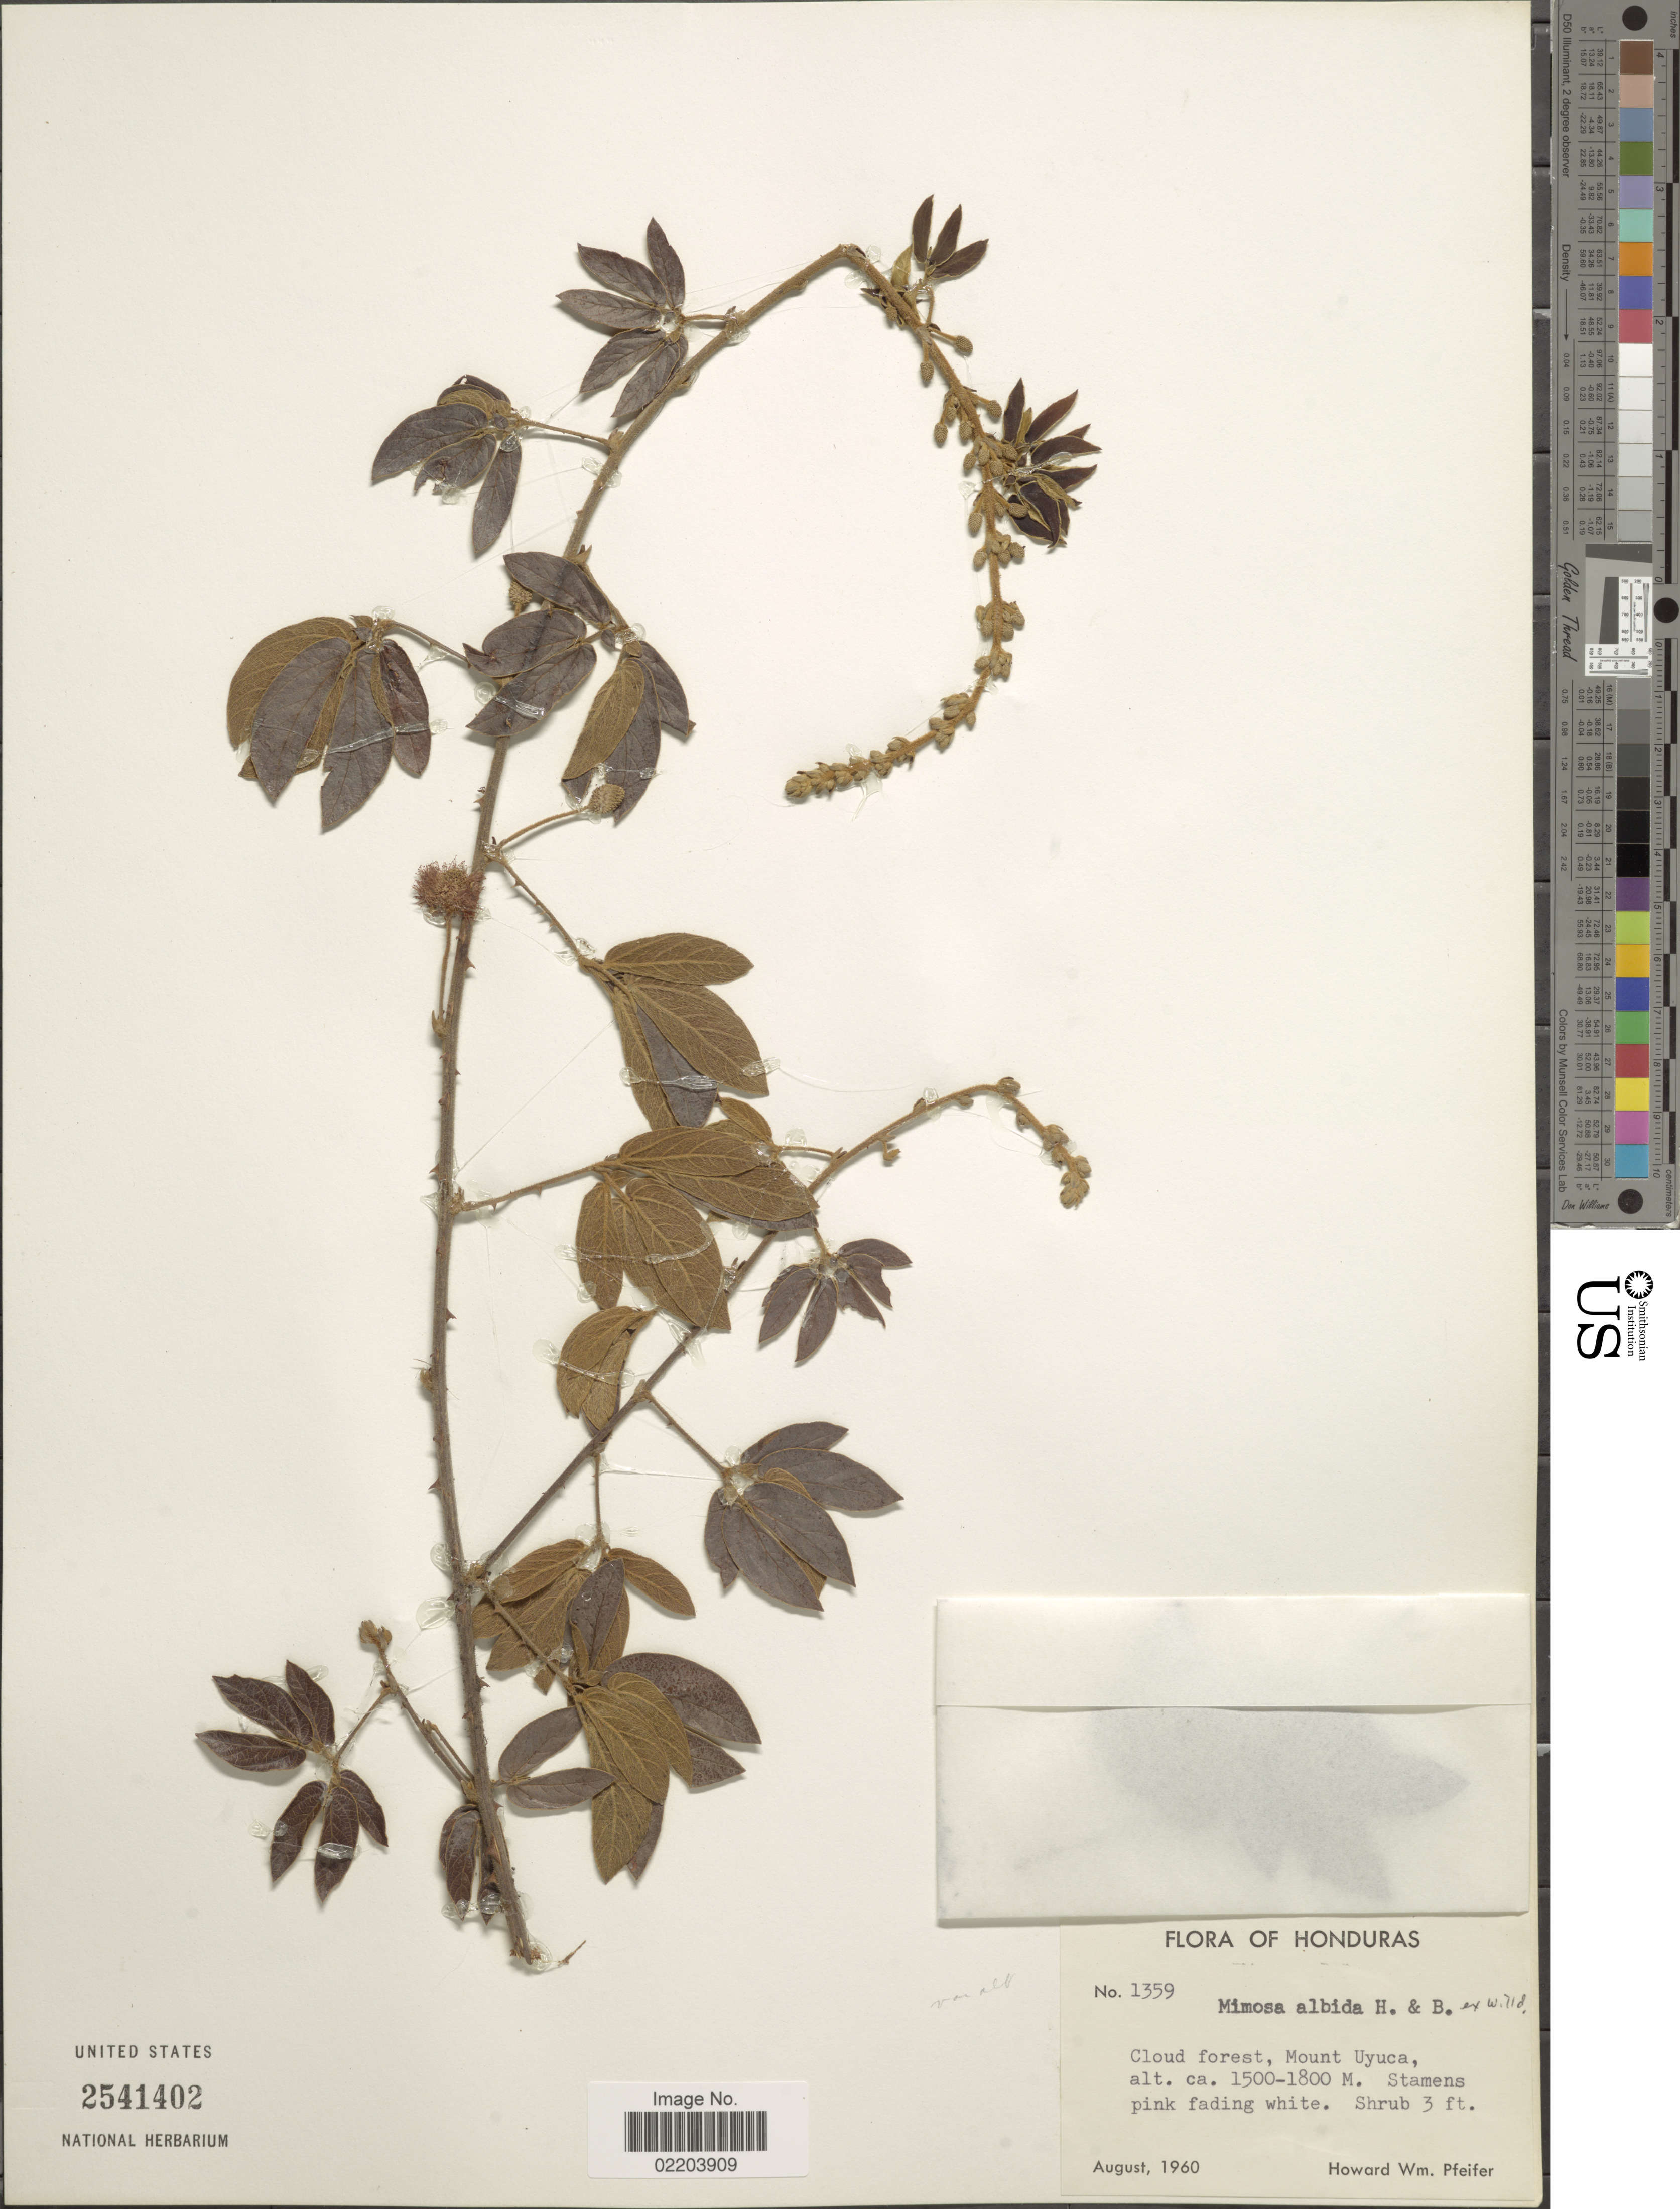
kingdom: Plantae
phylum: Tracheophyta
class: Magnoliopsida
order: Fabales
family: Fabaceae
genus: Mimosa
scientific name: Mimosa albida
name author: Humb. & Bonpl. ex Willd.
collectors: H. W. Pfeifer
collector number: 1359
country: Honduras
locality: Cloud forest, Mount Uyuca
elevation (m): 1500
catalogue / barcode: US 2541402